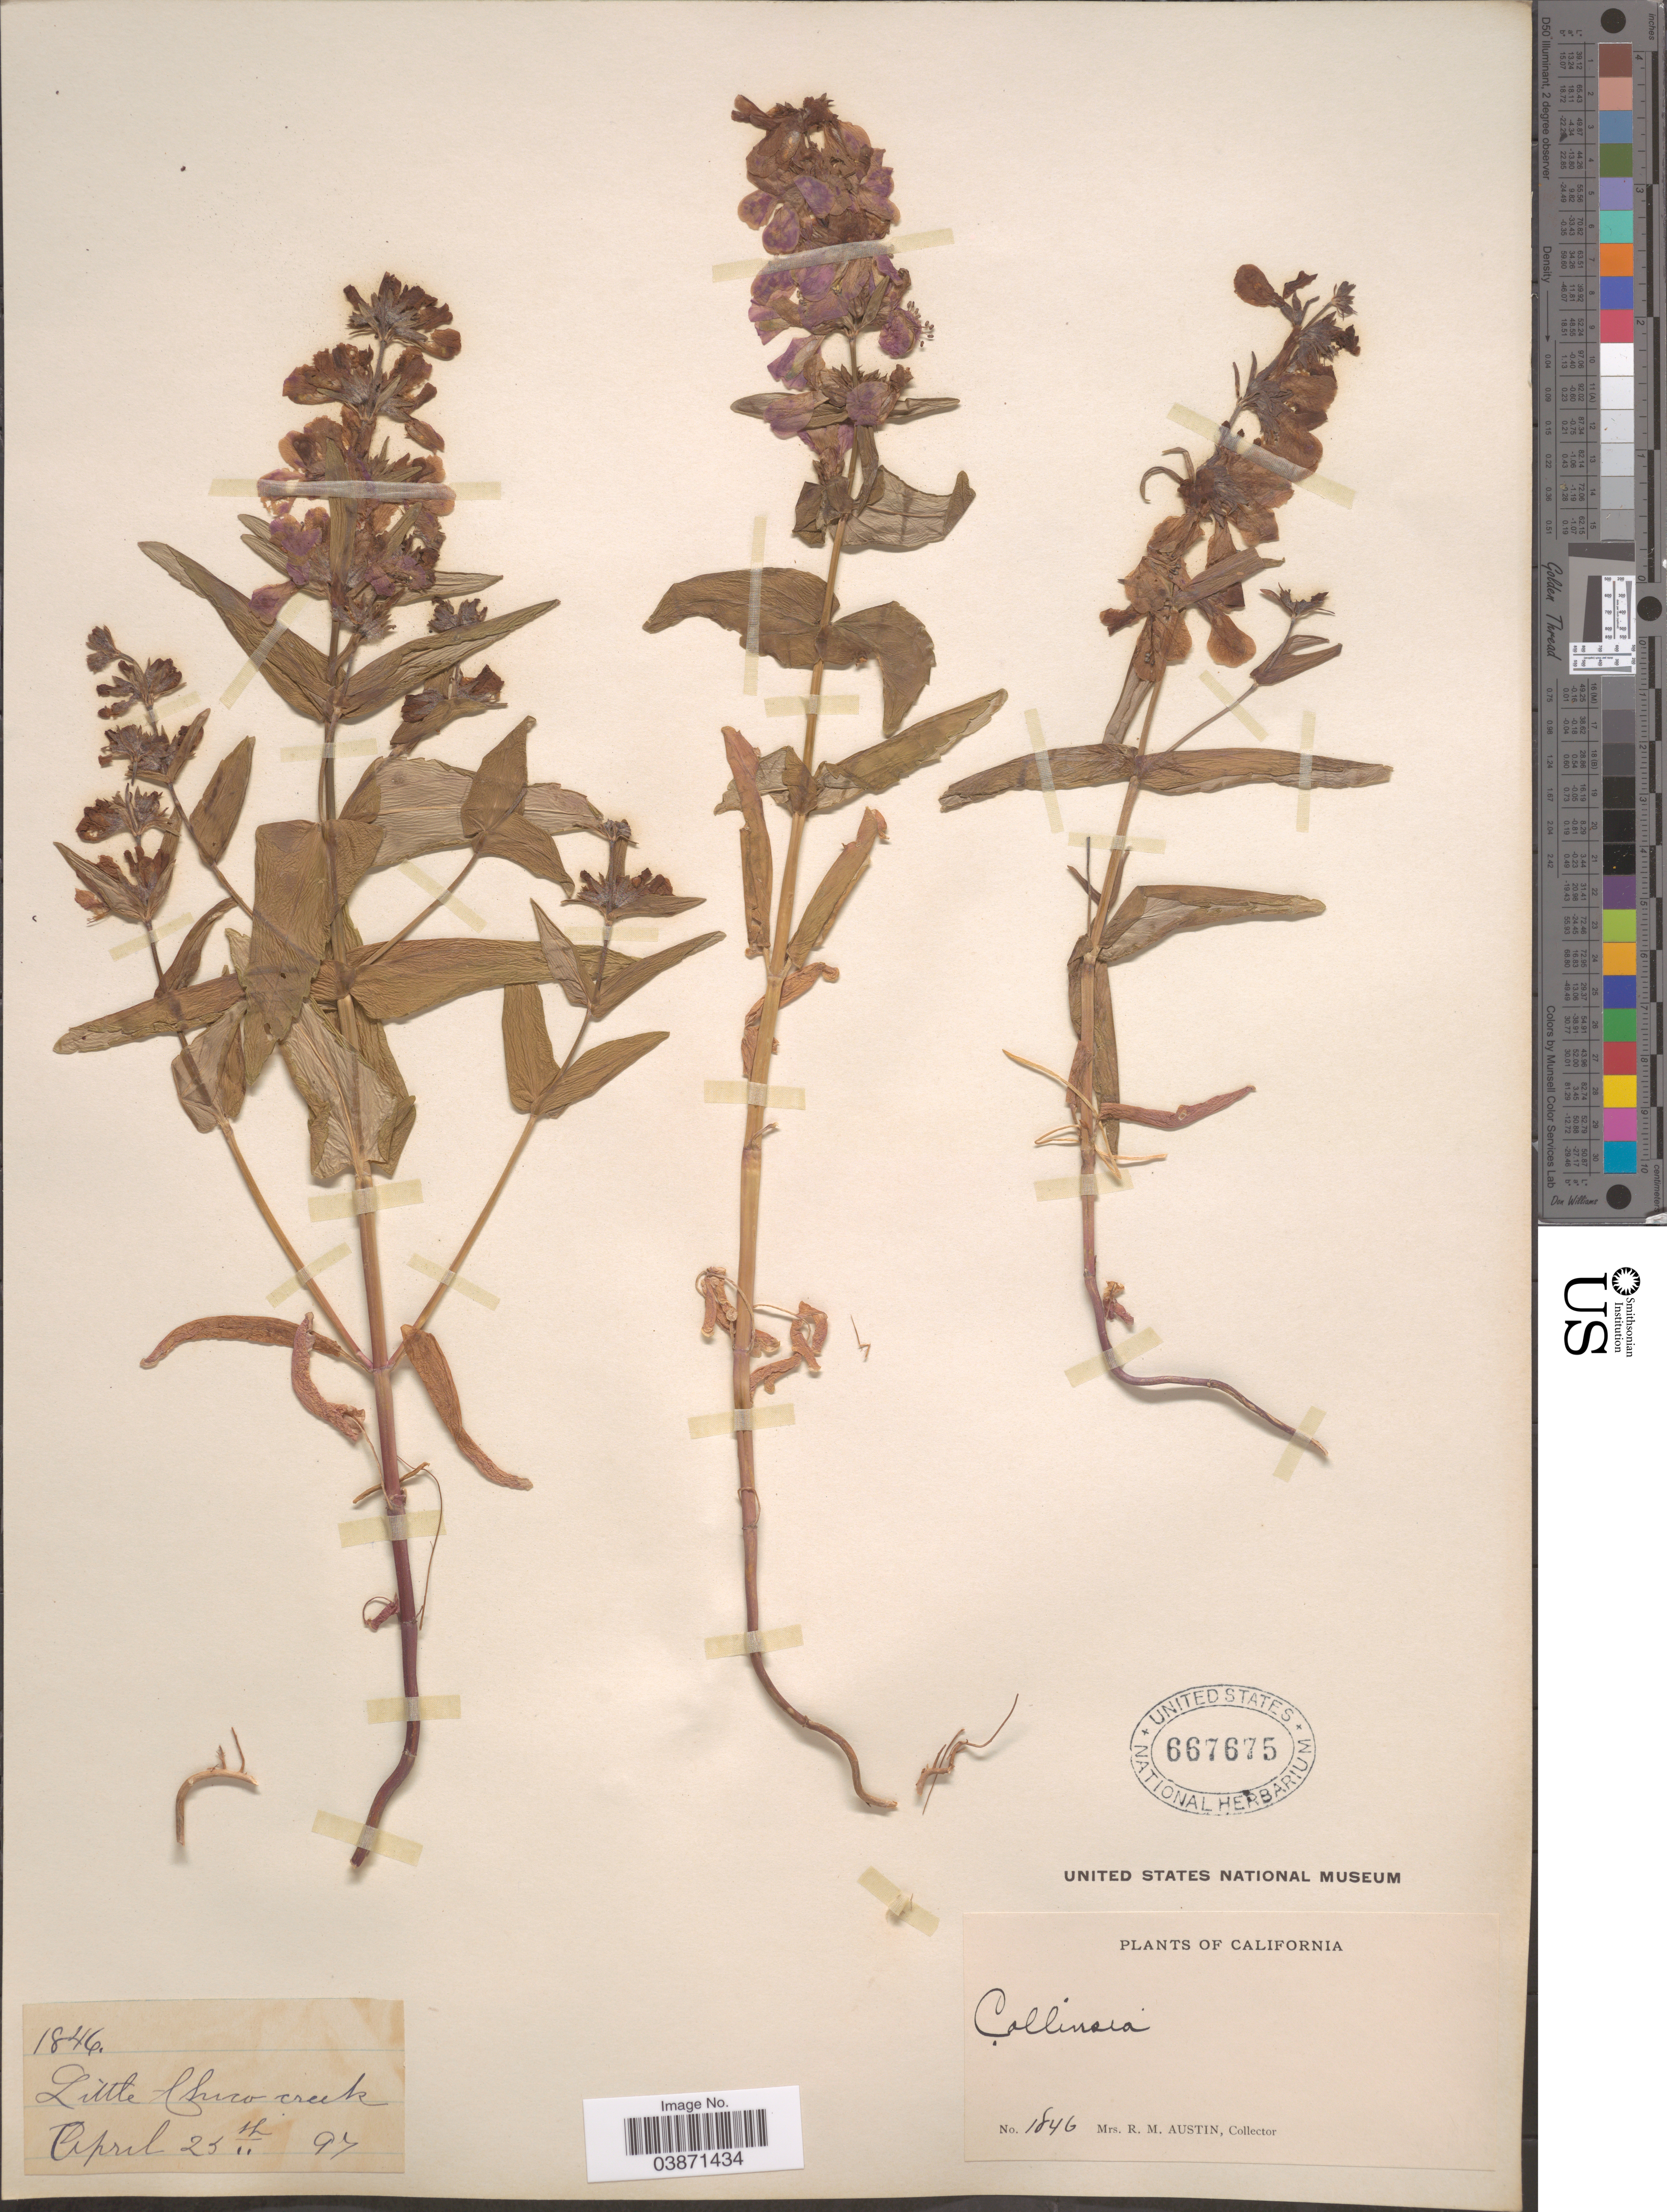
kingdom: Plantae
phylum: Tracheophyta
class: Magnoliopsida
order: Lamiales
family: Plantaginaceae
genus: Collinsia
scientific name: Collinsia tinctoria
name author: Hartw. ex Benth.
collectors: R. Austin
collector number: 1846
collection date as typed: Transcribed d/m/y: 25/4/97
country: United States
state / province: California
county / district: Butte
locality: Little Chico creek.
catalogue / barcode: US 667675